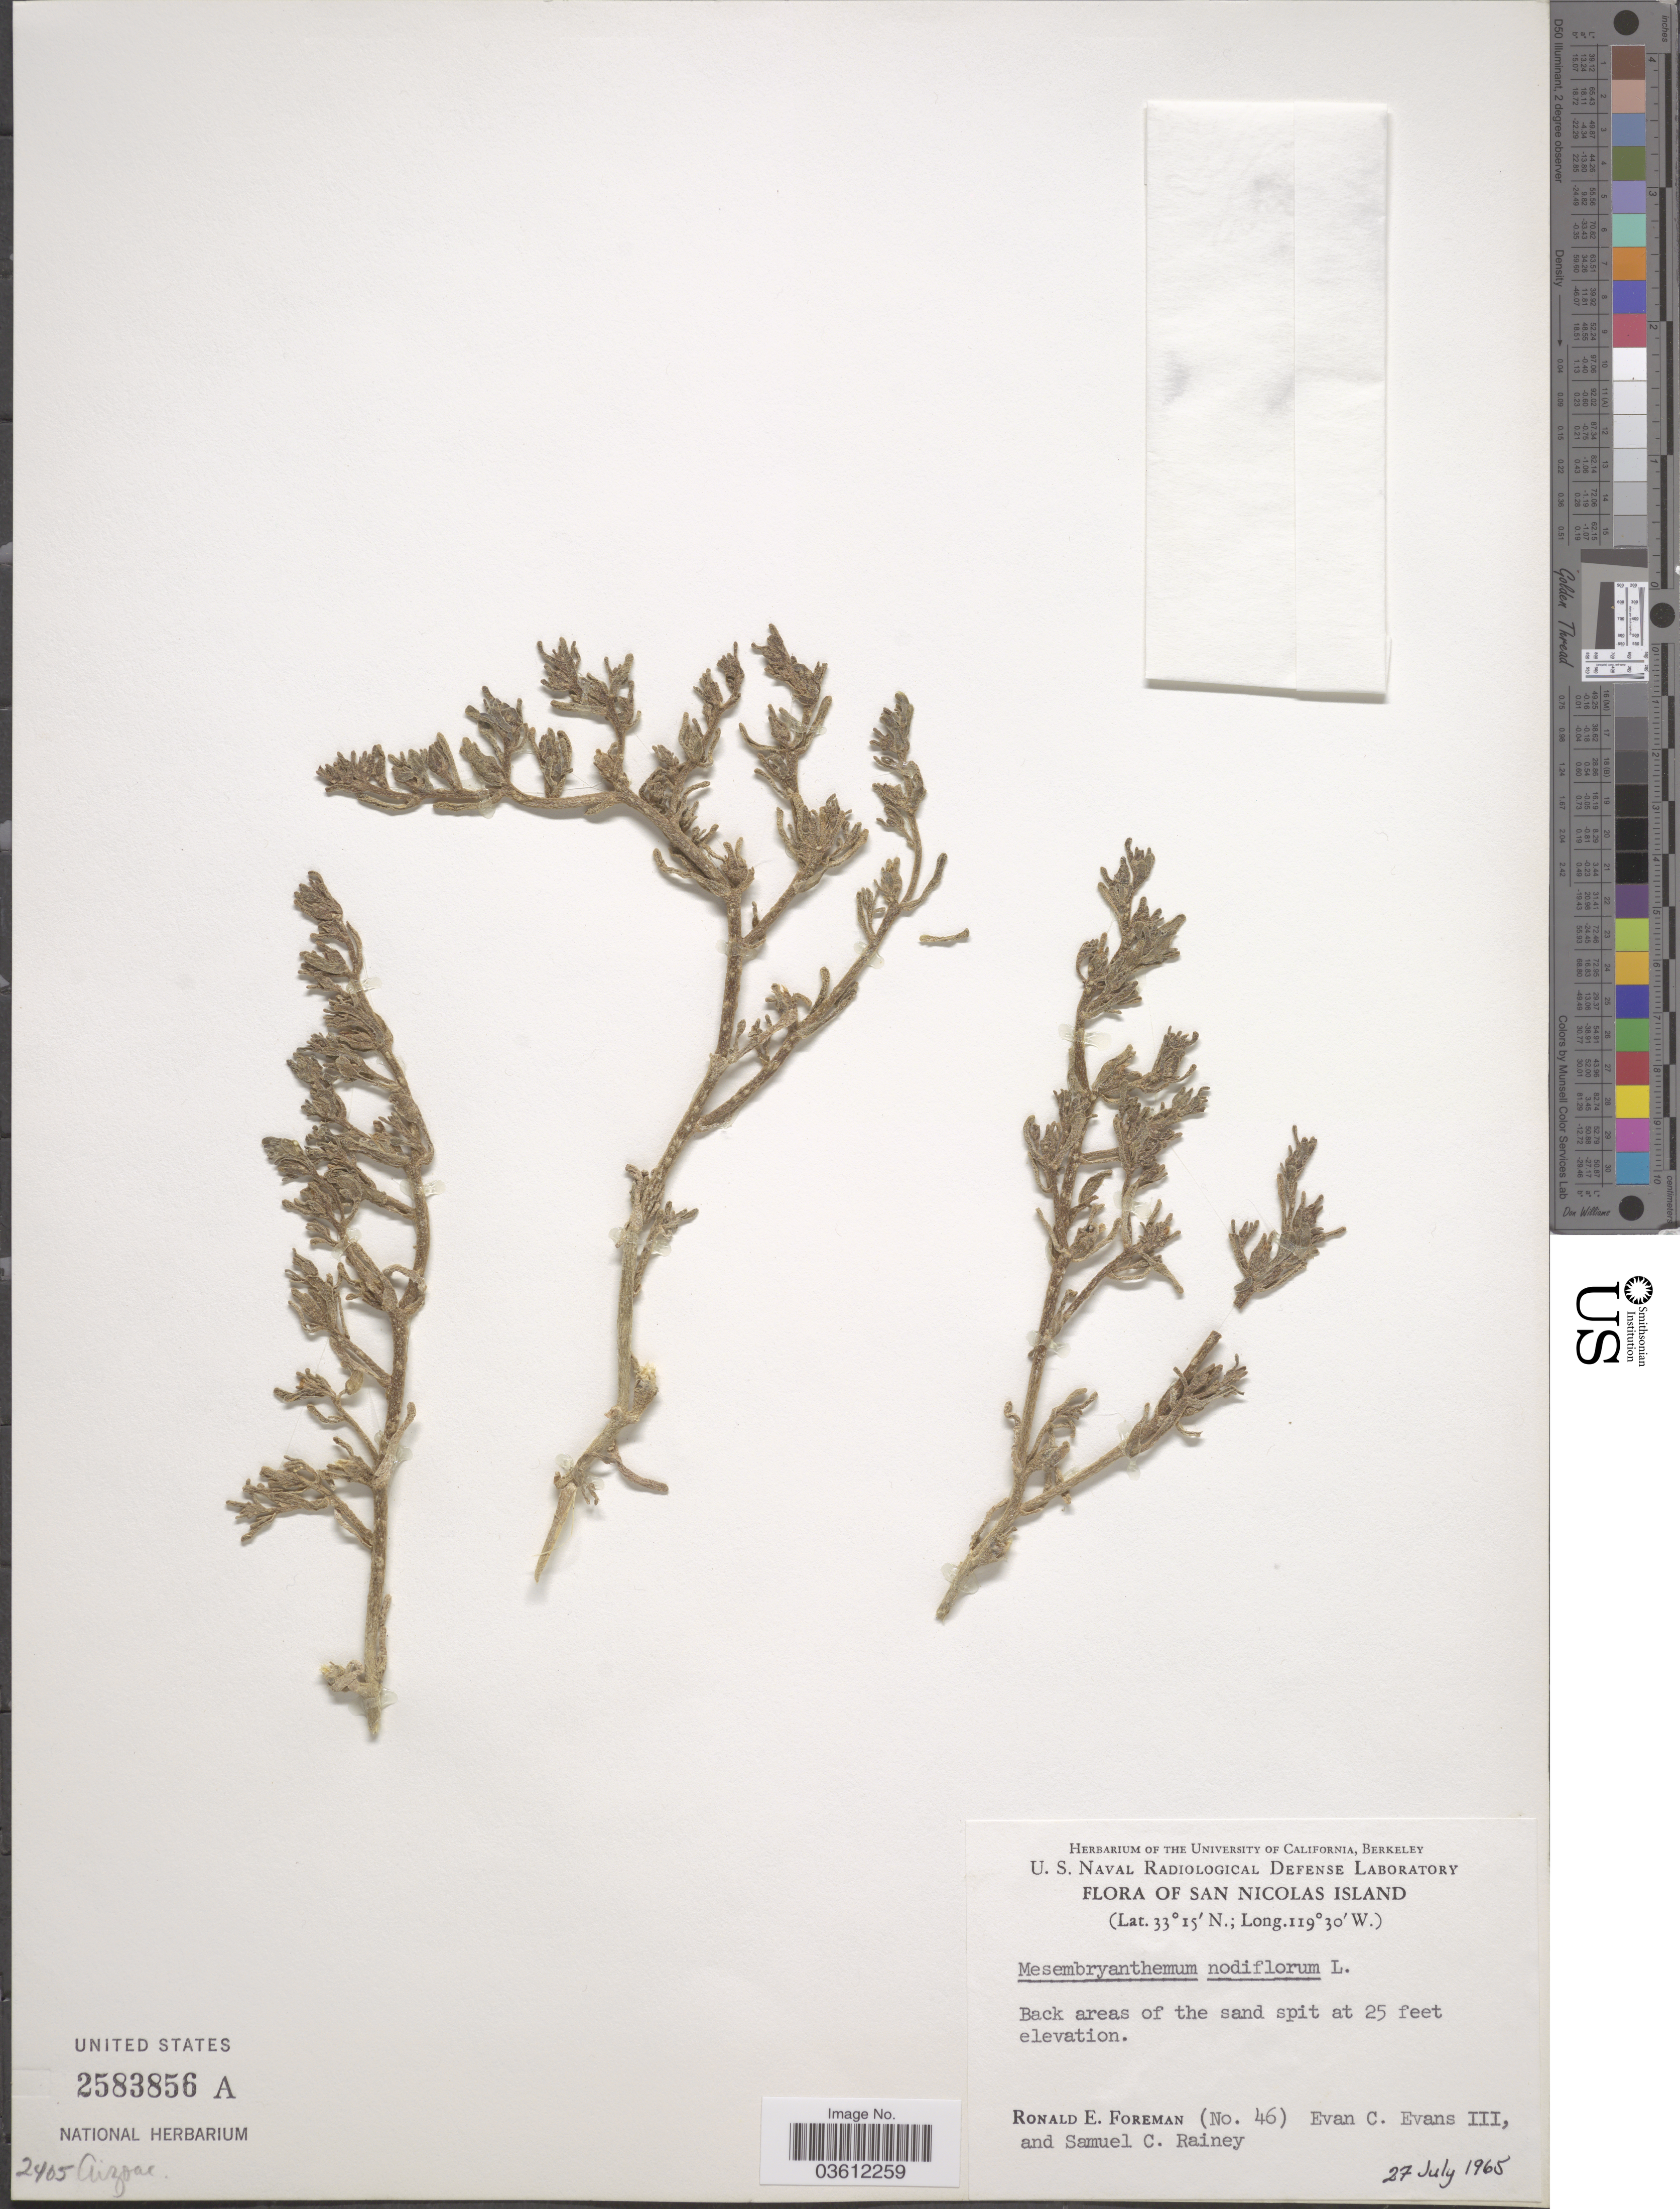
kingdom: Plantae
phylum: Tracheophyta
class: Magnoliopsida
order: Caryophyllales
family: Aizoaceae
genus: Mesembryanthemum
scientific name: Mesembryanthemum nodiflorum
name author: L.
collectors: R. Foreman, E. C. Evans & S. C. Rainey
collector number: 46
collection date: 1965-07-27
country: United States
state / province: California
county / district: Ventura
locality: San Nicolas Island. Back areas of the sand spit.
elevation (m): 8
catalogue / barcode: US 2583856A